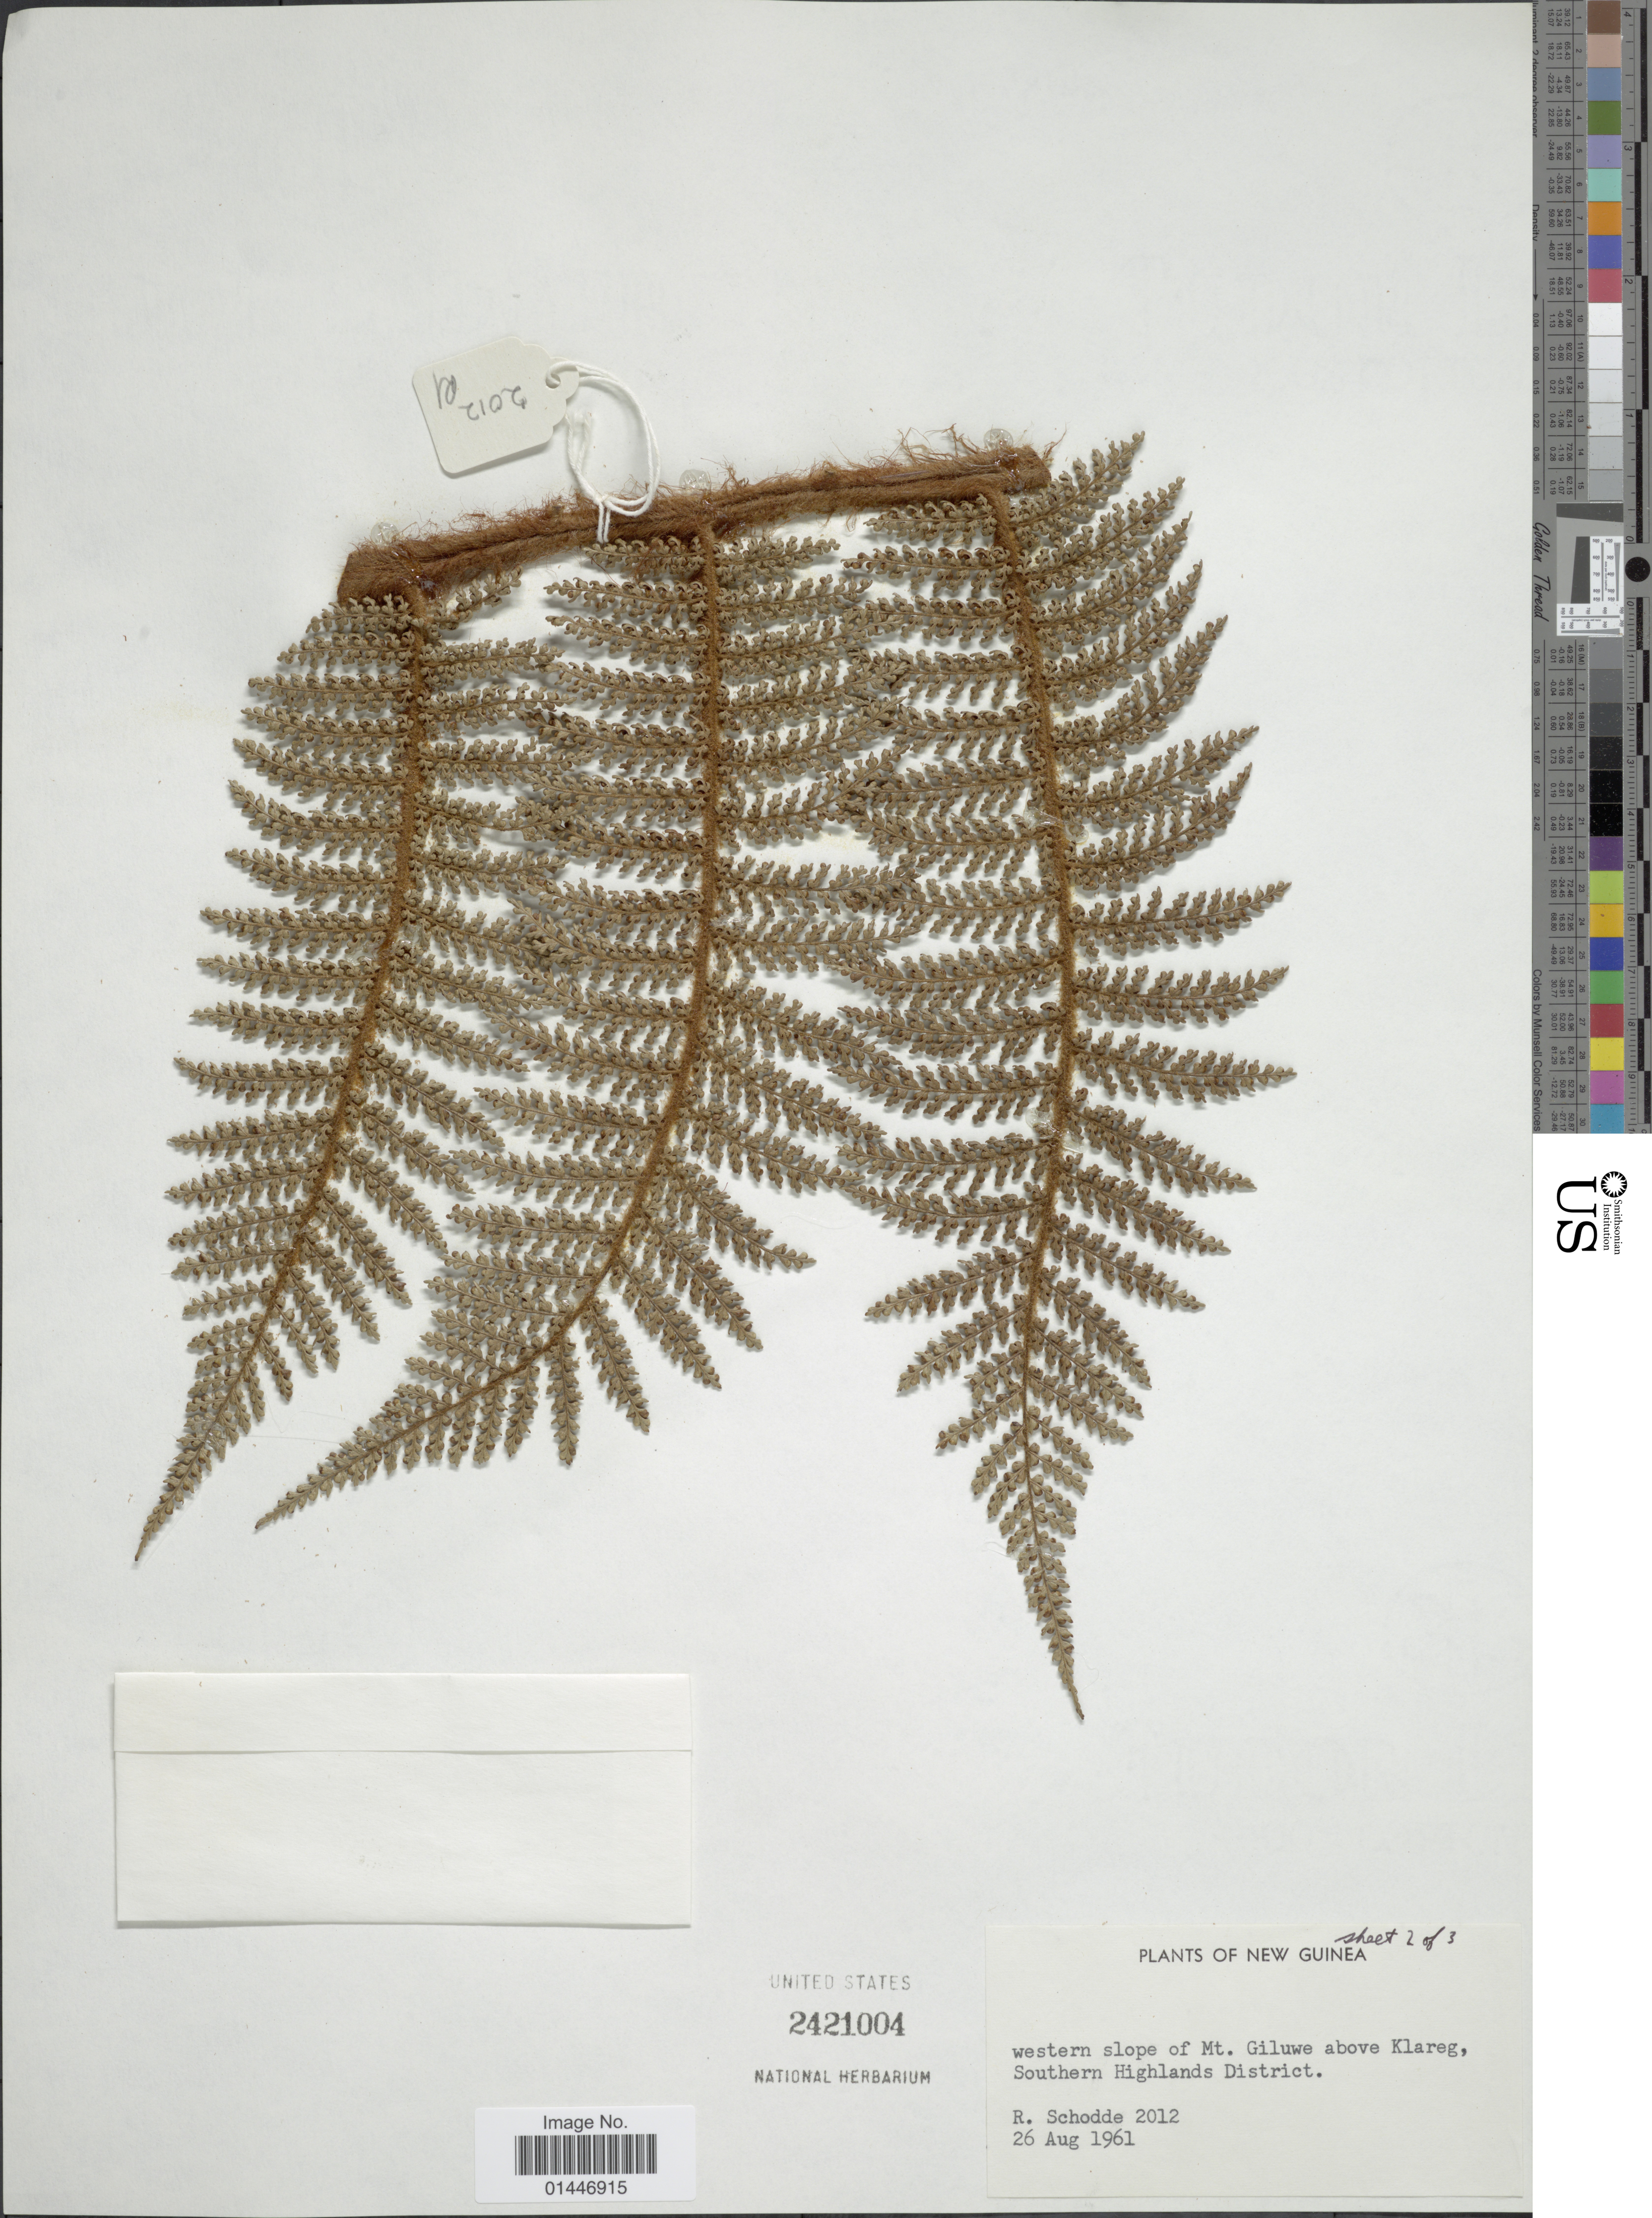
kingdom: Plantae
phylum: Tracheophyta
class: Polypodiopsida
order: Cyatheales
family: Dicksoniaceae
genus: Dicksonia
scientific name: Dicksonia sciurus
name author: C. Chr.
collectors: R. Schodde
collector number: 2012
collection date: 1961-08-26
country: Papua New Guinea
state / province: Southern Highlands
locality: New Guinea, Western slope of Mt. Giluwe above Klareg, Southern Highlands District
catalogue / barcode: US 2421004